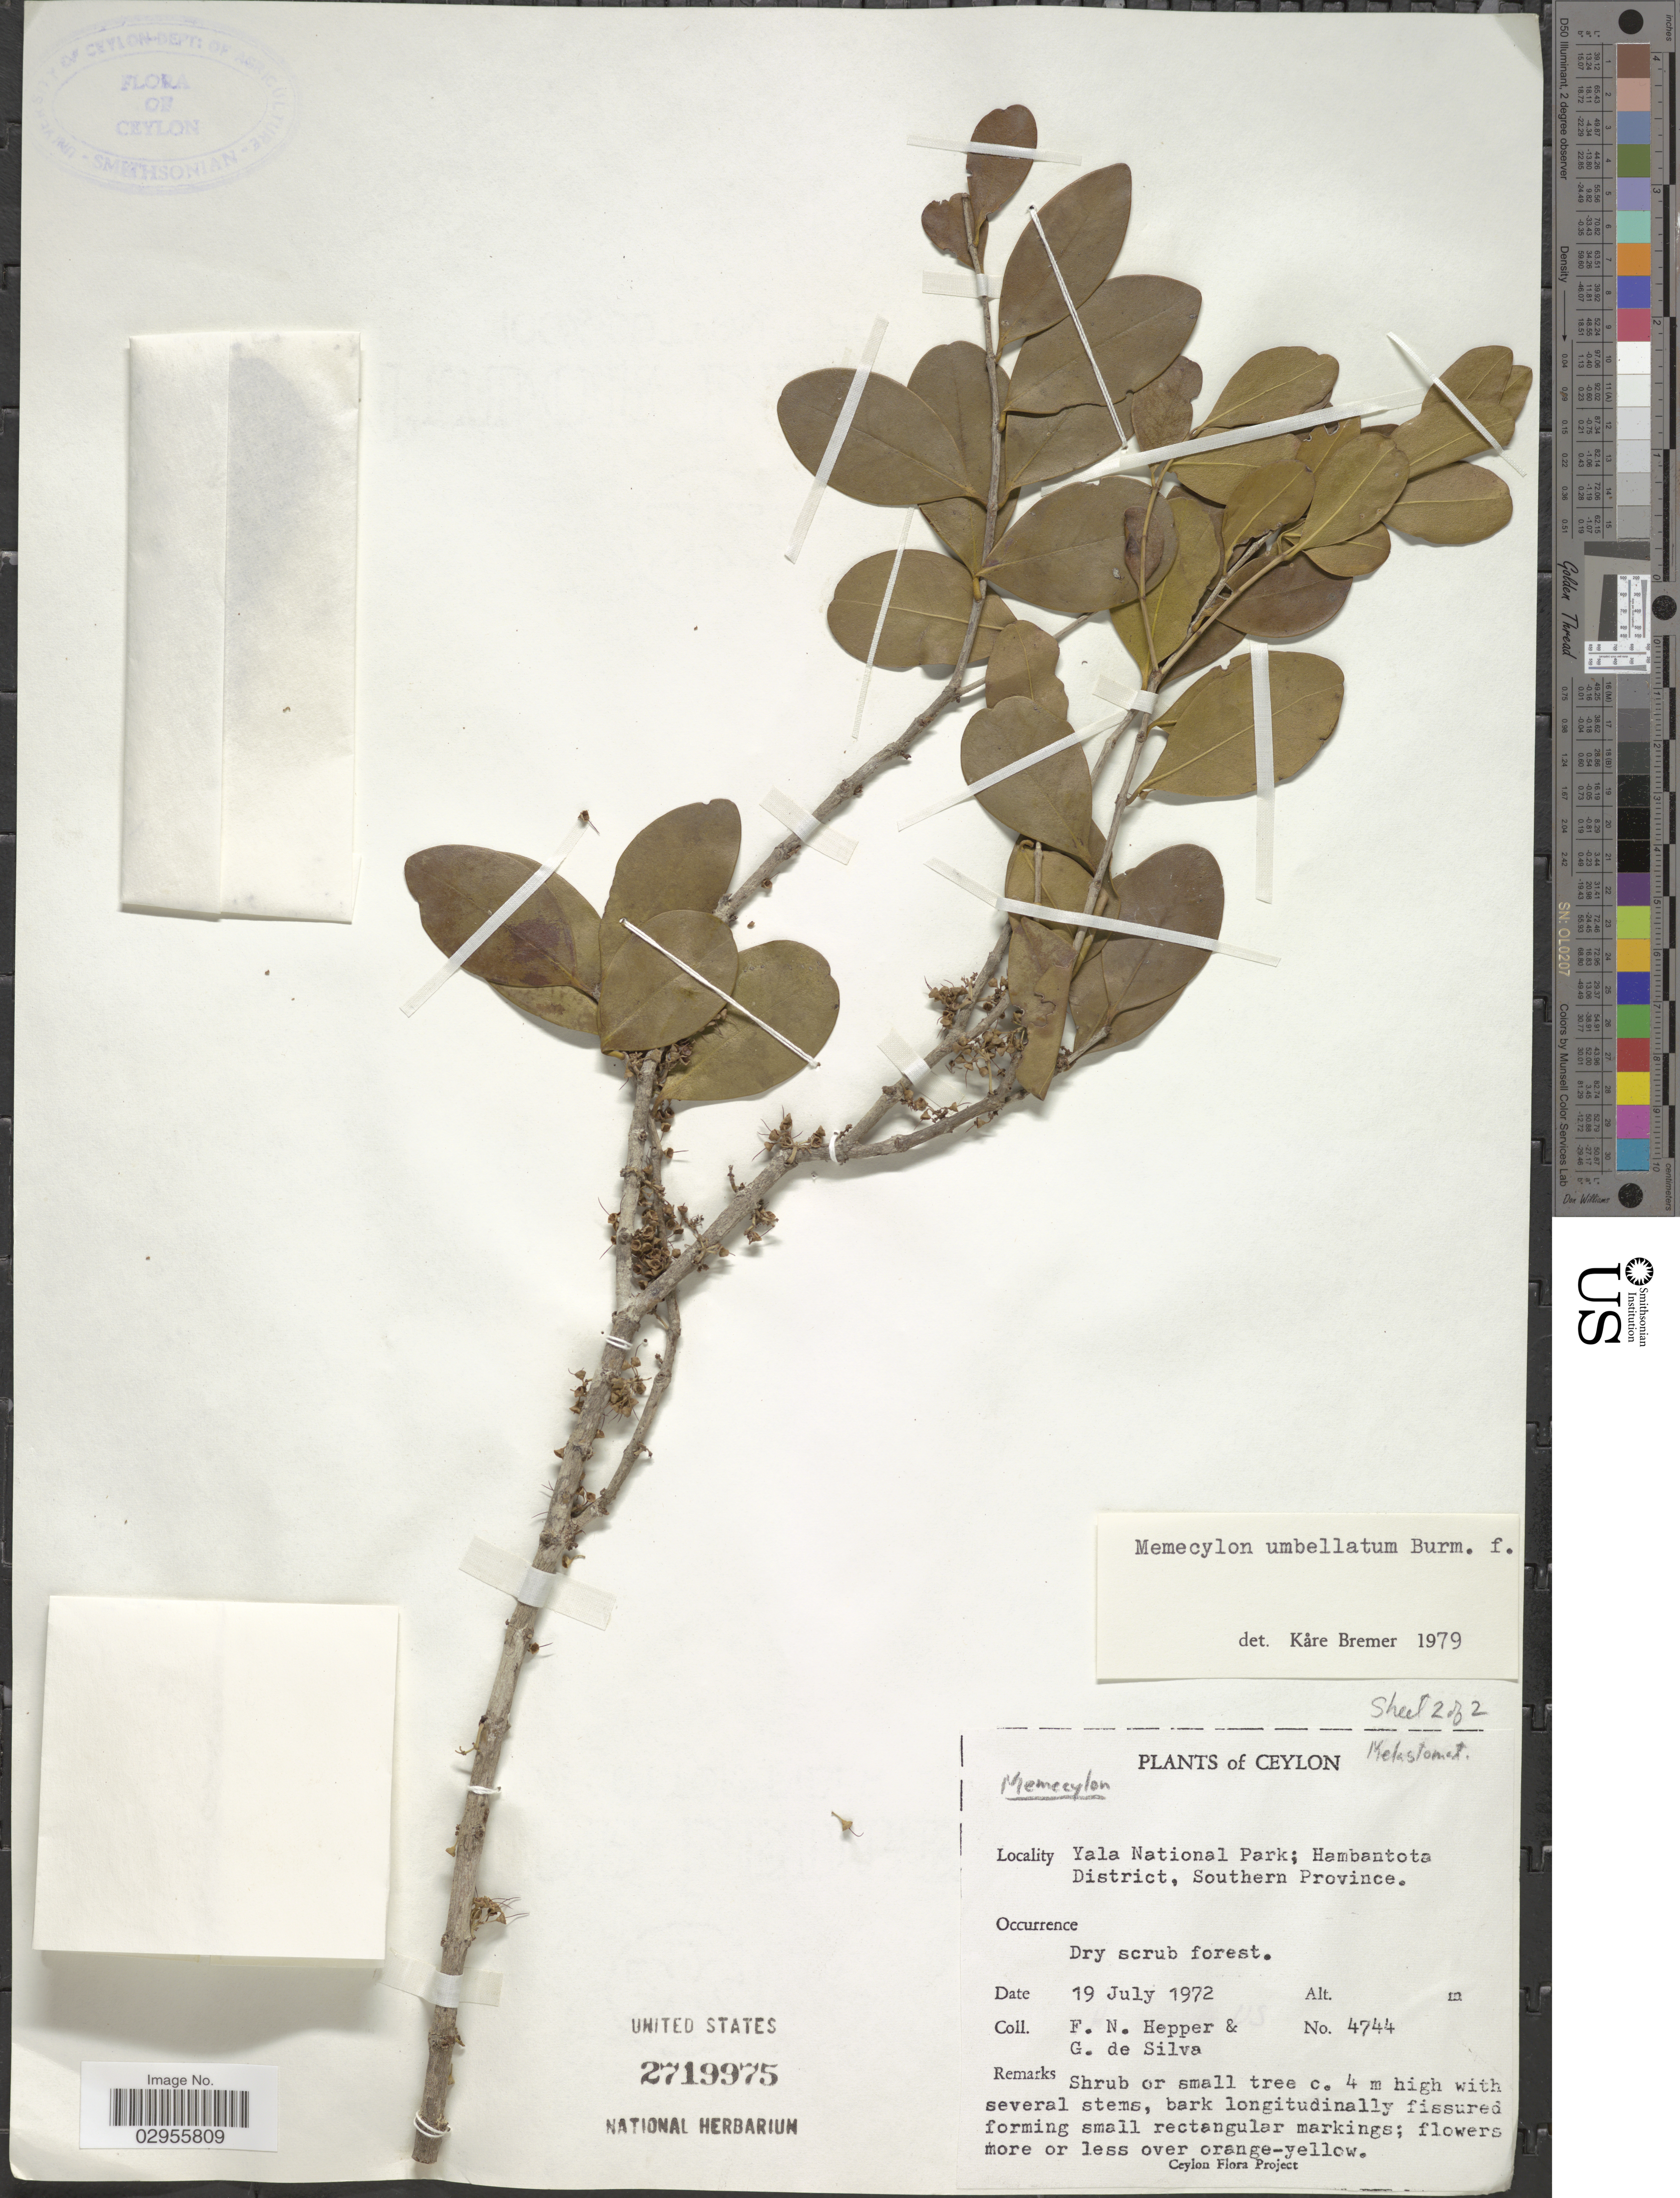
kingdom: Plantae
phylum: Tracheophyta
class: Magnoliopsida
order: Myrtales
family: Melastomataceae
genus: Memecylon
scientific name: Memecylon umbellatum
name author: Burm. f.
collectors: F. Hepper & G. De Silva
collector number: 4744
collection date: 1972-07-19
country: Sri Lanka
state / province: Southern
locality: Ceylon, Yala National Park; Hambantota District.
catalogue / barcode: US 2719975